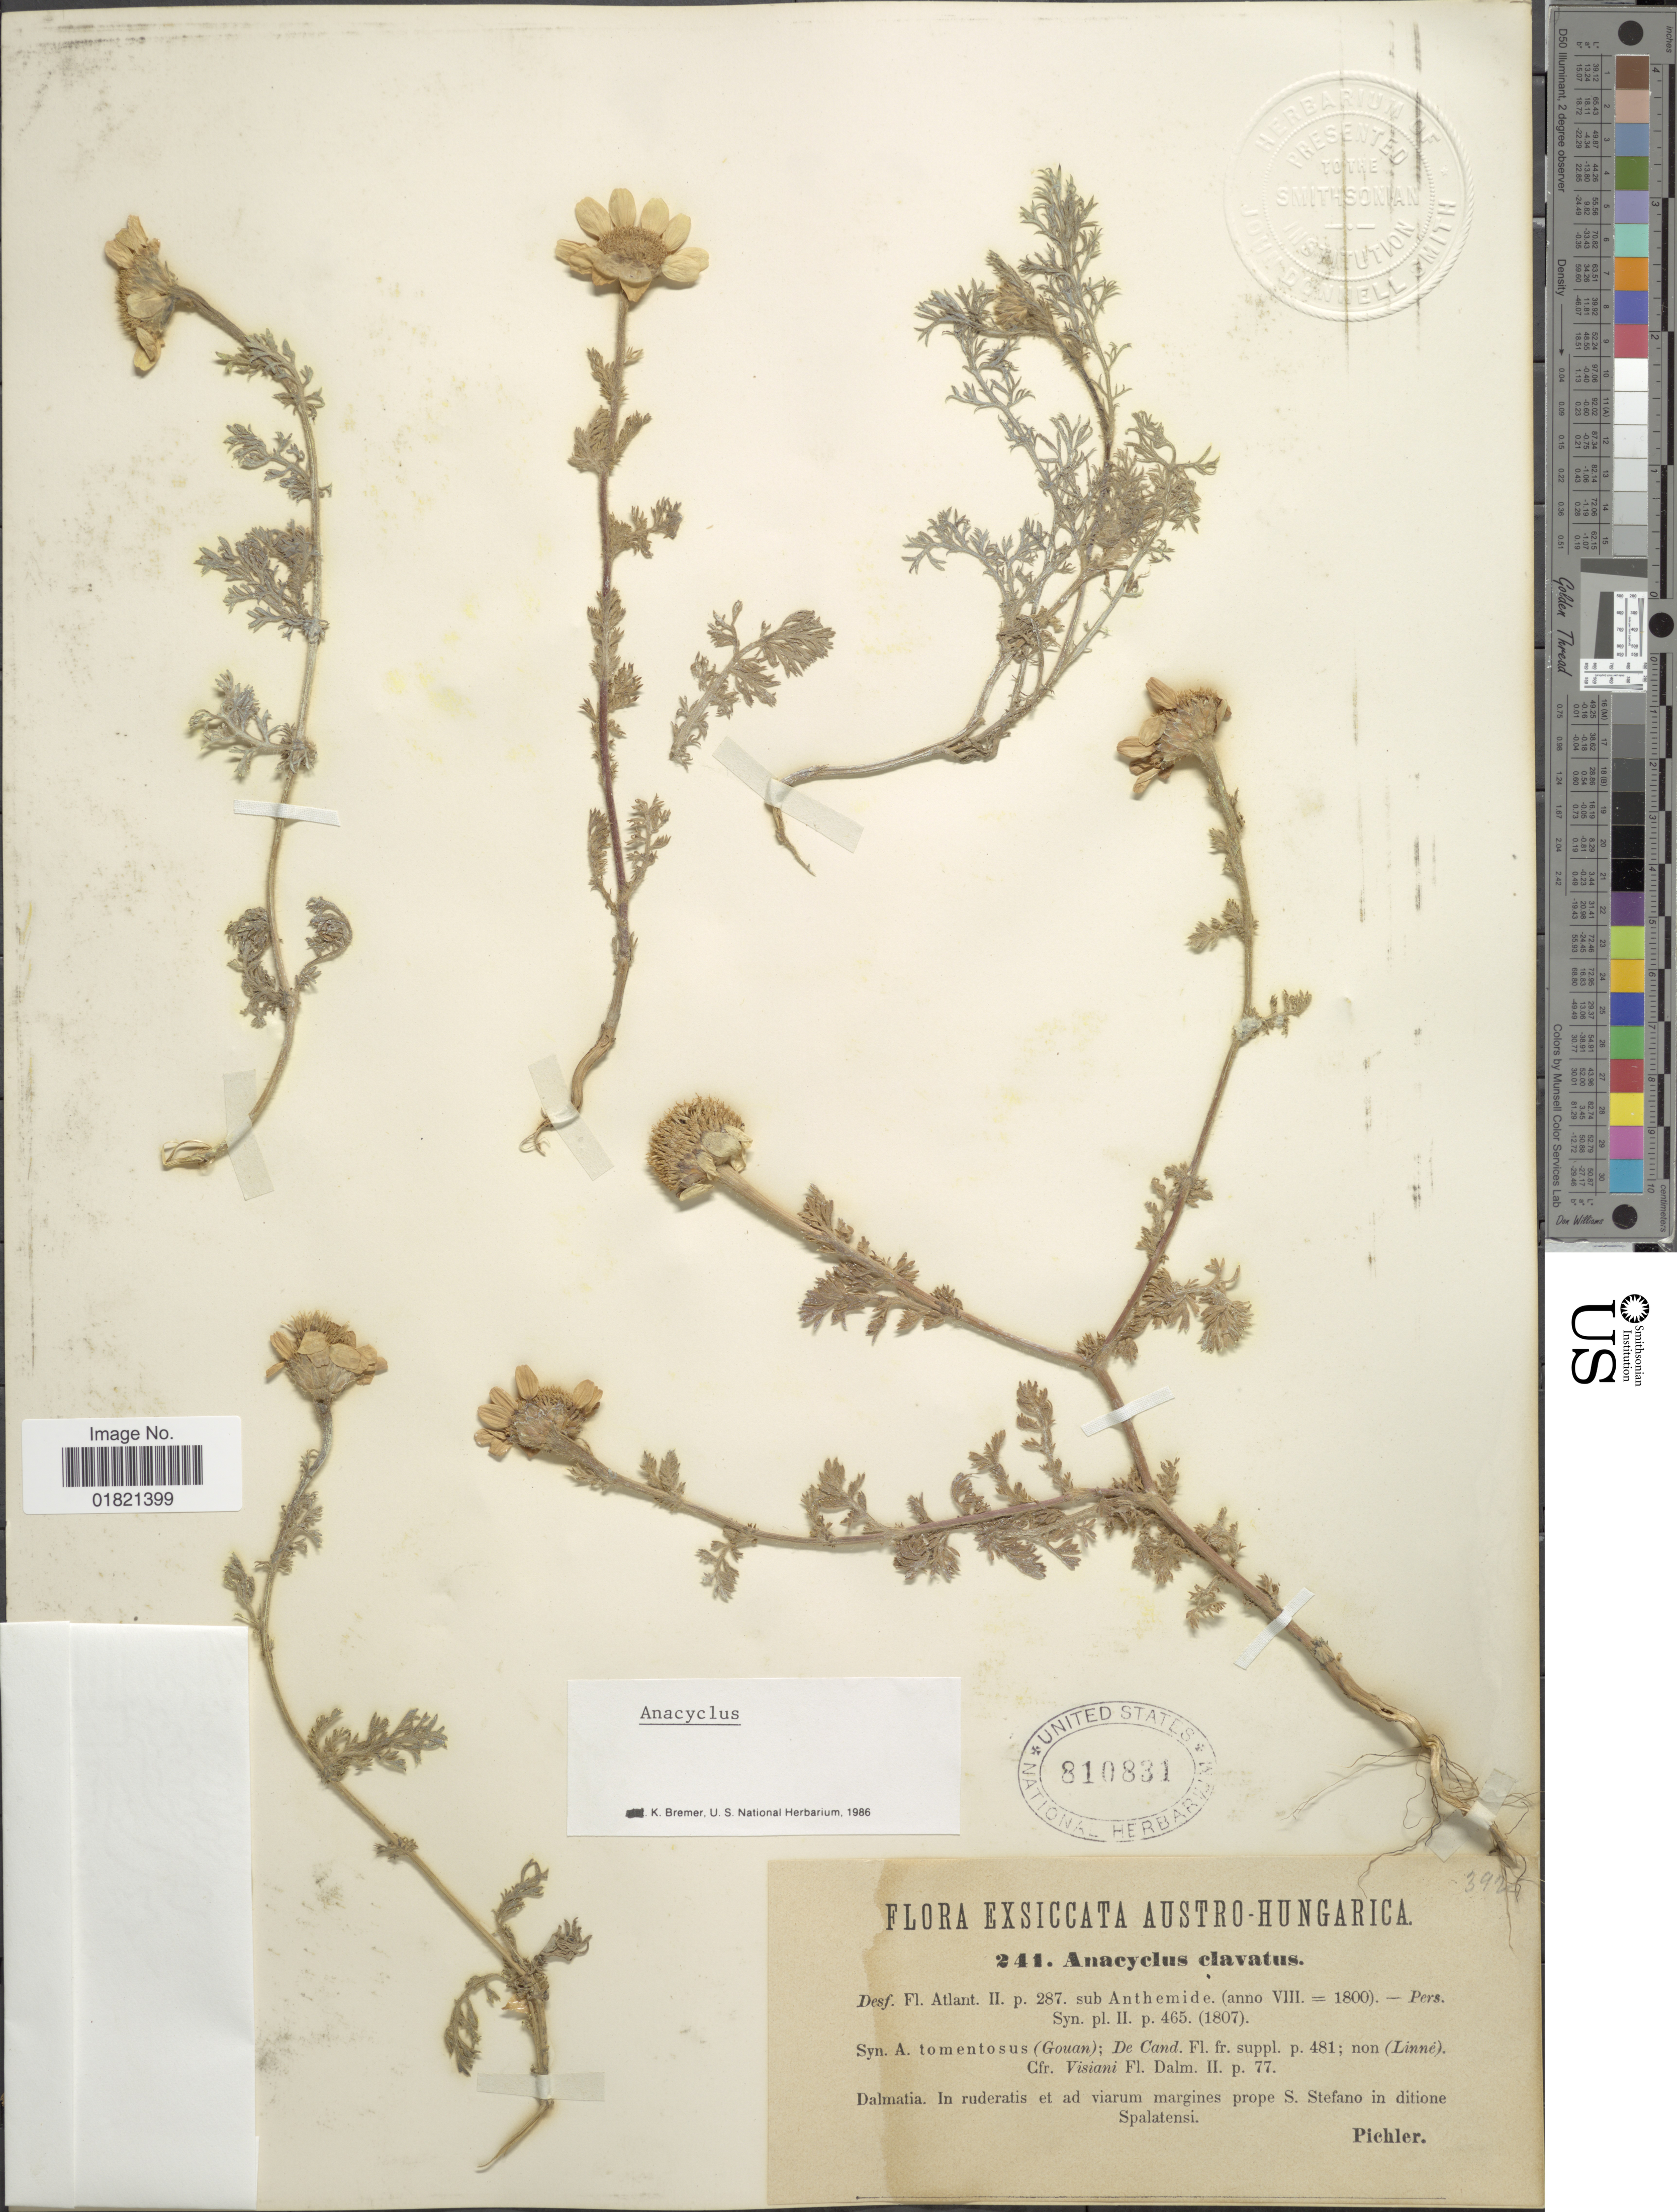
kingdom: Plantae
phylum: Tracheophyta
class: Magnoliopsida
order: Asterales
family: Asteraceae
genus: Anacyclus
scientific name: Anacyclus clavatus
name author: Pers.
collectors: Pichler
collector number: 241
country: Hungary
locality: Austro - Hungarica, Dalmatia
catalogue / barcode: US 810831